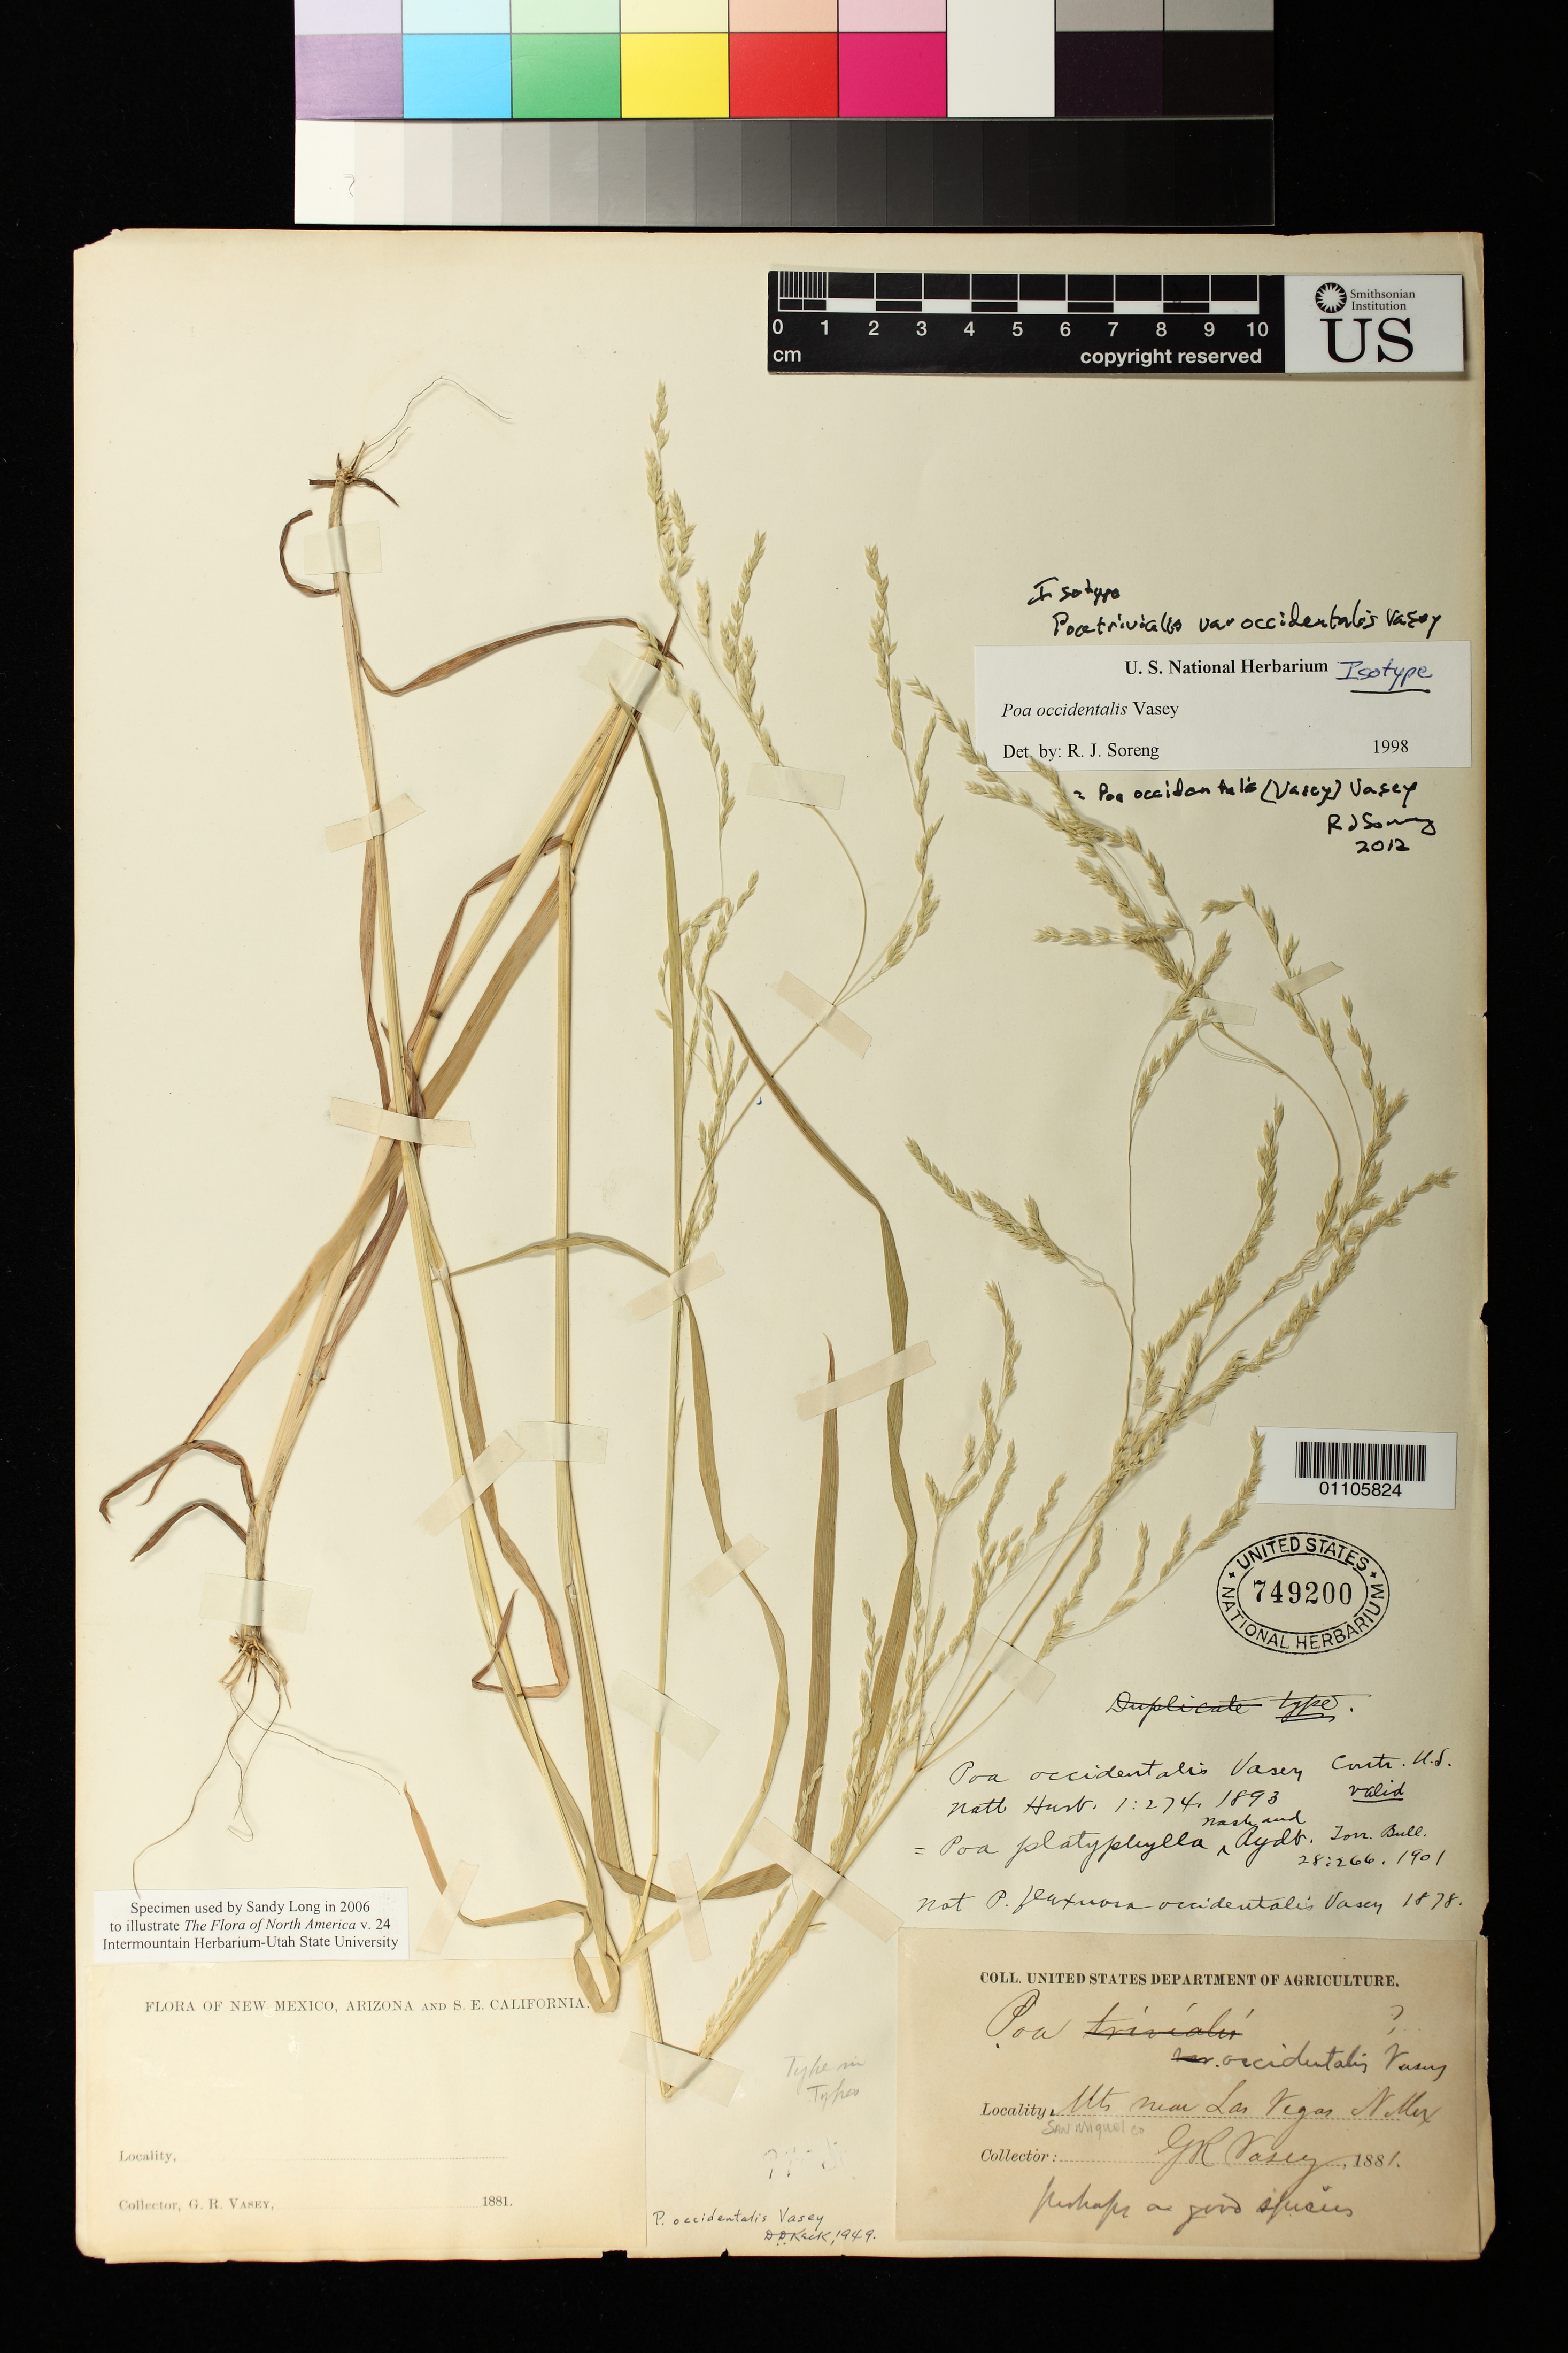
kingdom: Plantae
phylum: Tracheophyta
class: Liliopsida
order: Poales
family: Poaceae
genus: Poa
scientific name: Poa trivialis var. occidentalis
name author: Vasey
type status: Syntype; Type Collection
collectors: G. R. Vasey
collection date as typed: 1881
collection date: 1881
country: United States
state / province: New Mexico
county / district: San Miguel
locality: Las Vegas.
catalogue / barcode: US 749200